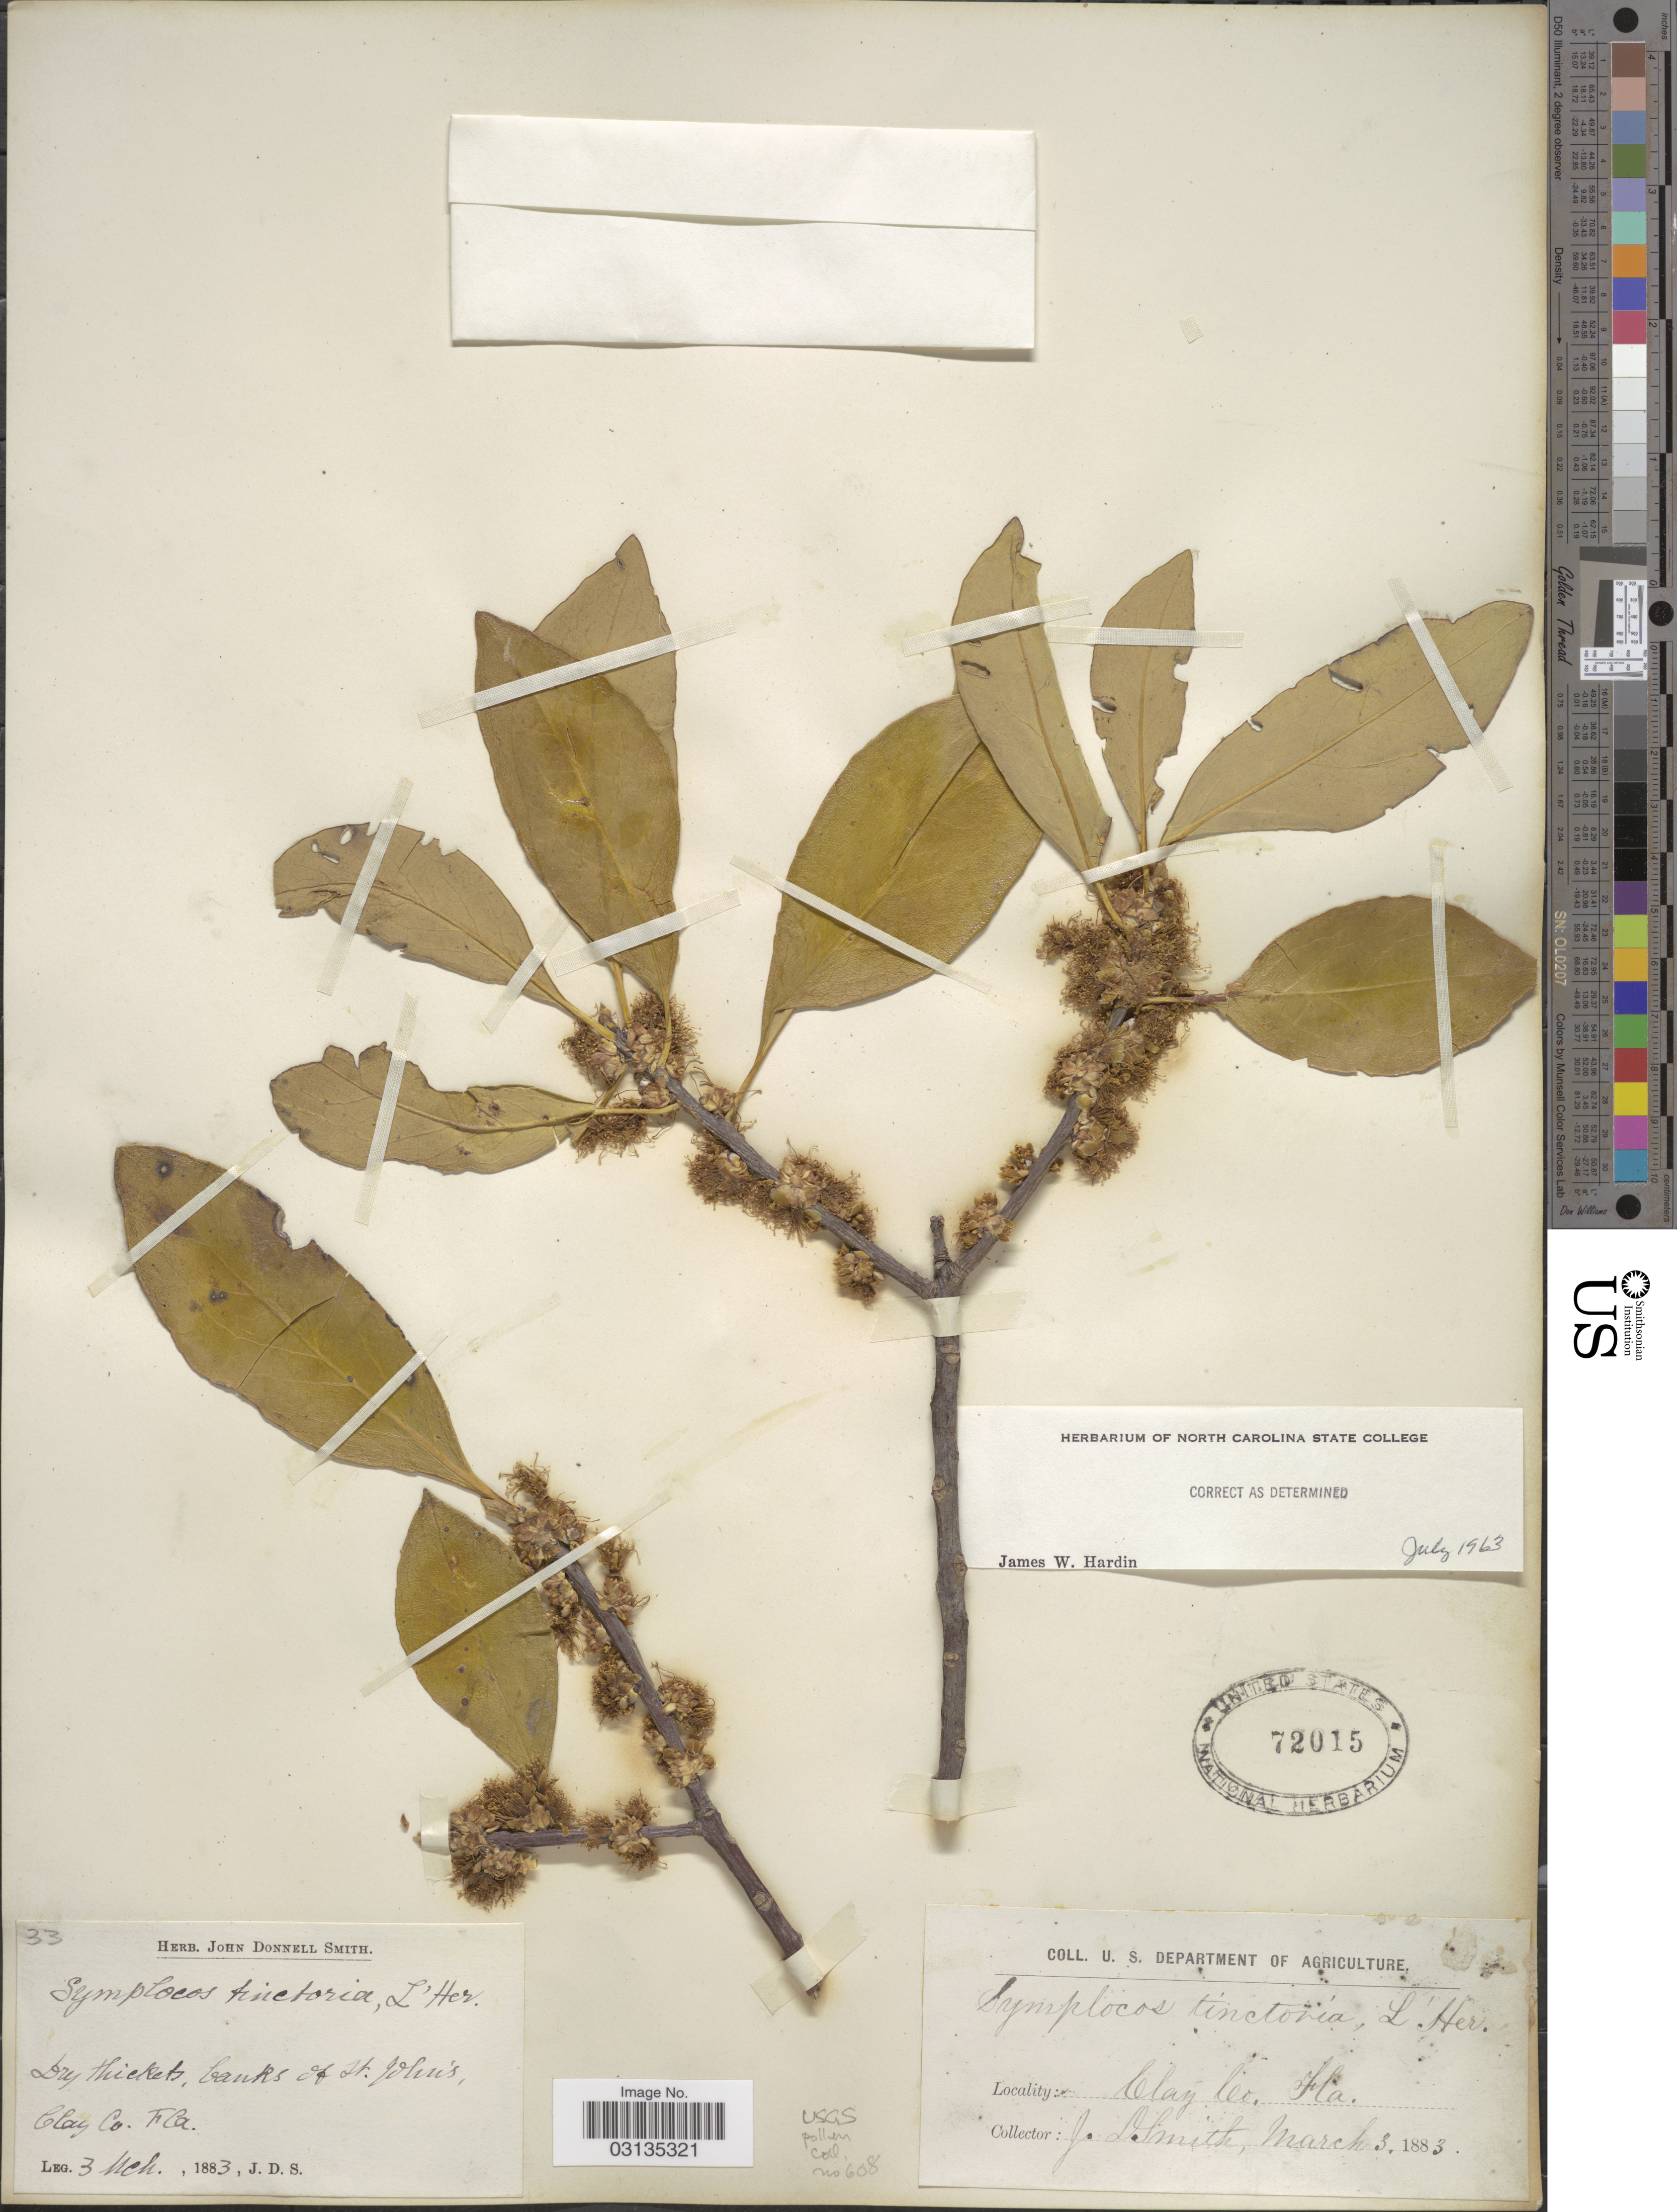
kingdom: Plantae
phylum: Tracheophyta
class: Magnoliopsida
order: Ericales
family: Symplocaceae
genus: Symplocos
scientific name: Symplocos tinctoria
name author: (L.) L'Hér.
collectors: J. Donnell Smith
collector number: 33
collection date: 1883-03-03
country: United States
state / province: Florida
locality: Banks of St. John's, Clay Co.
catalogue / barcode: US 72015